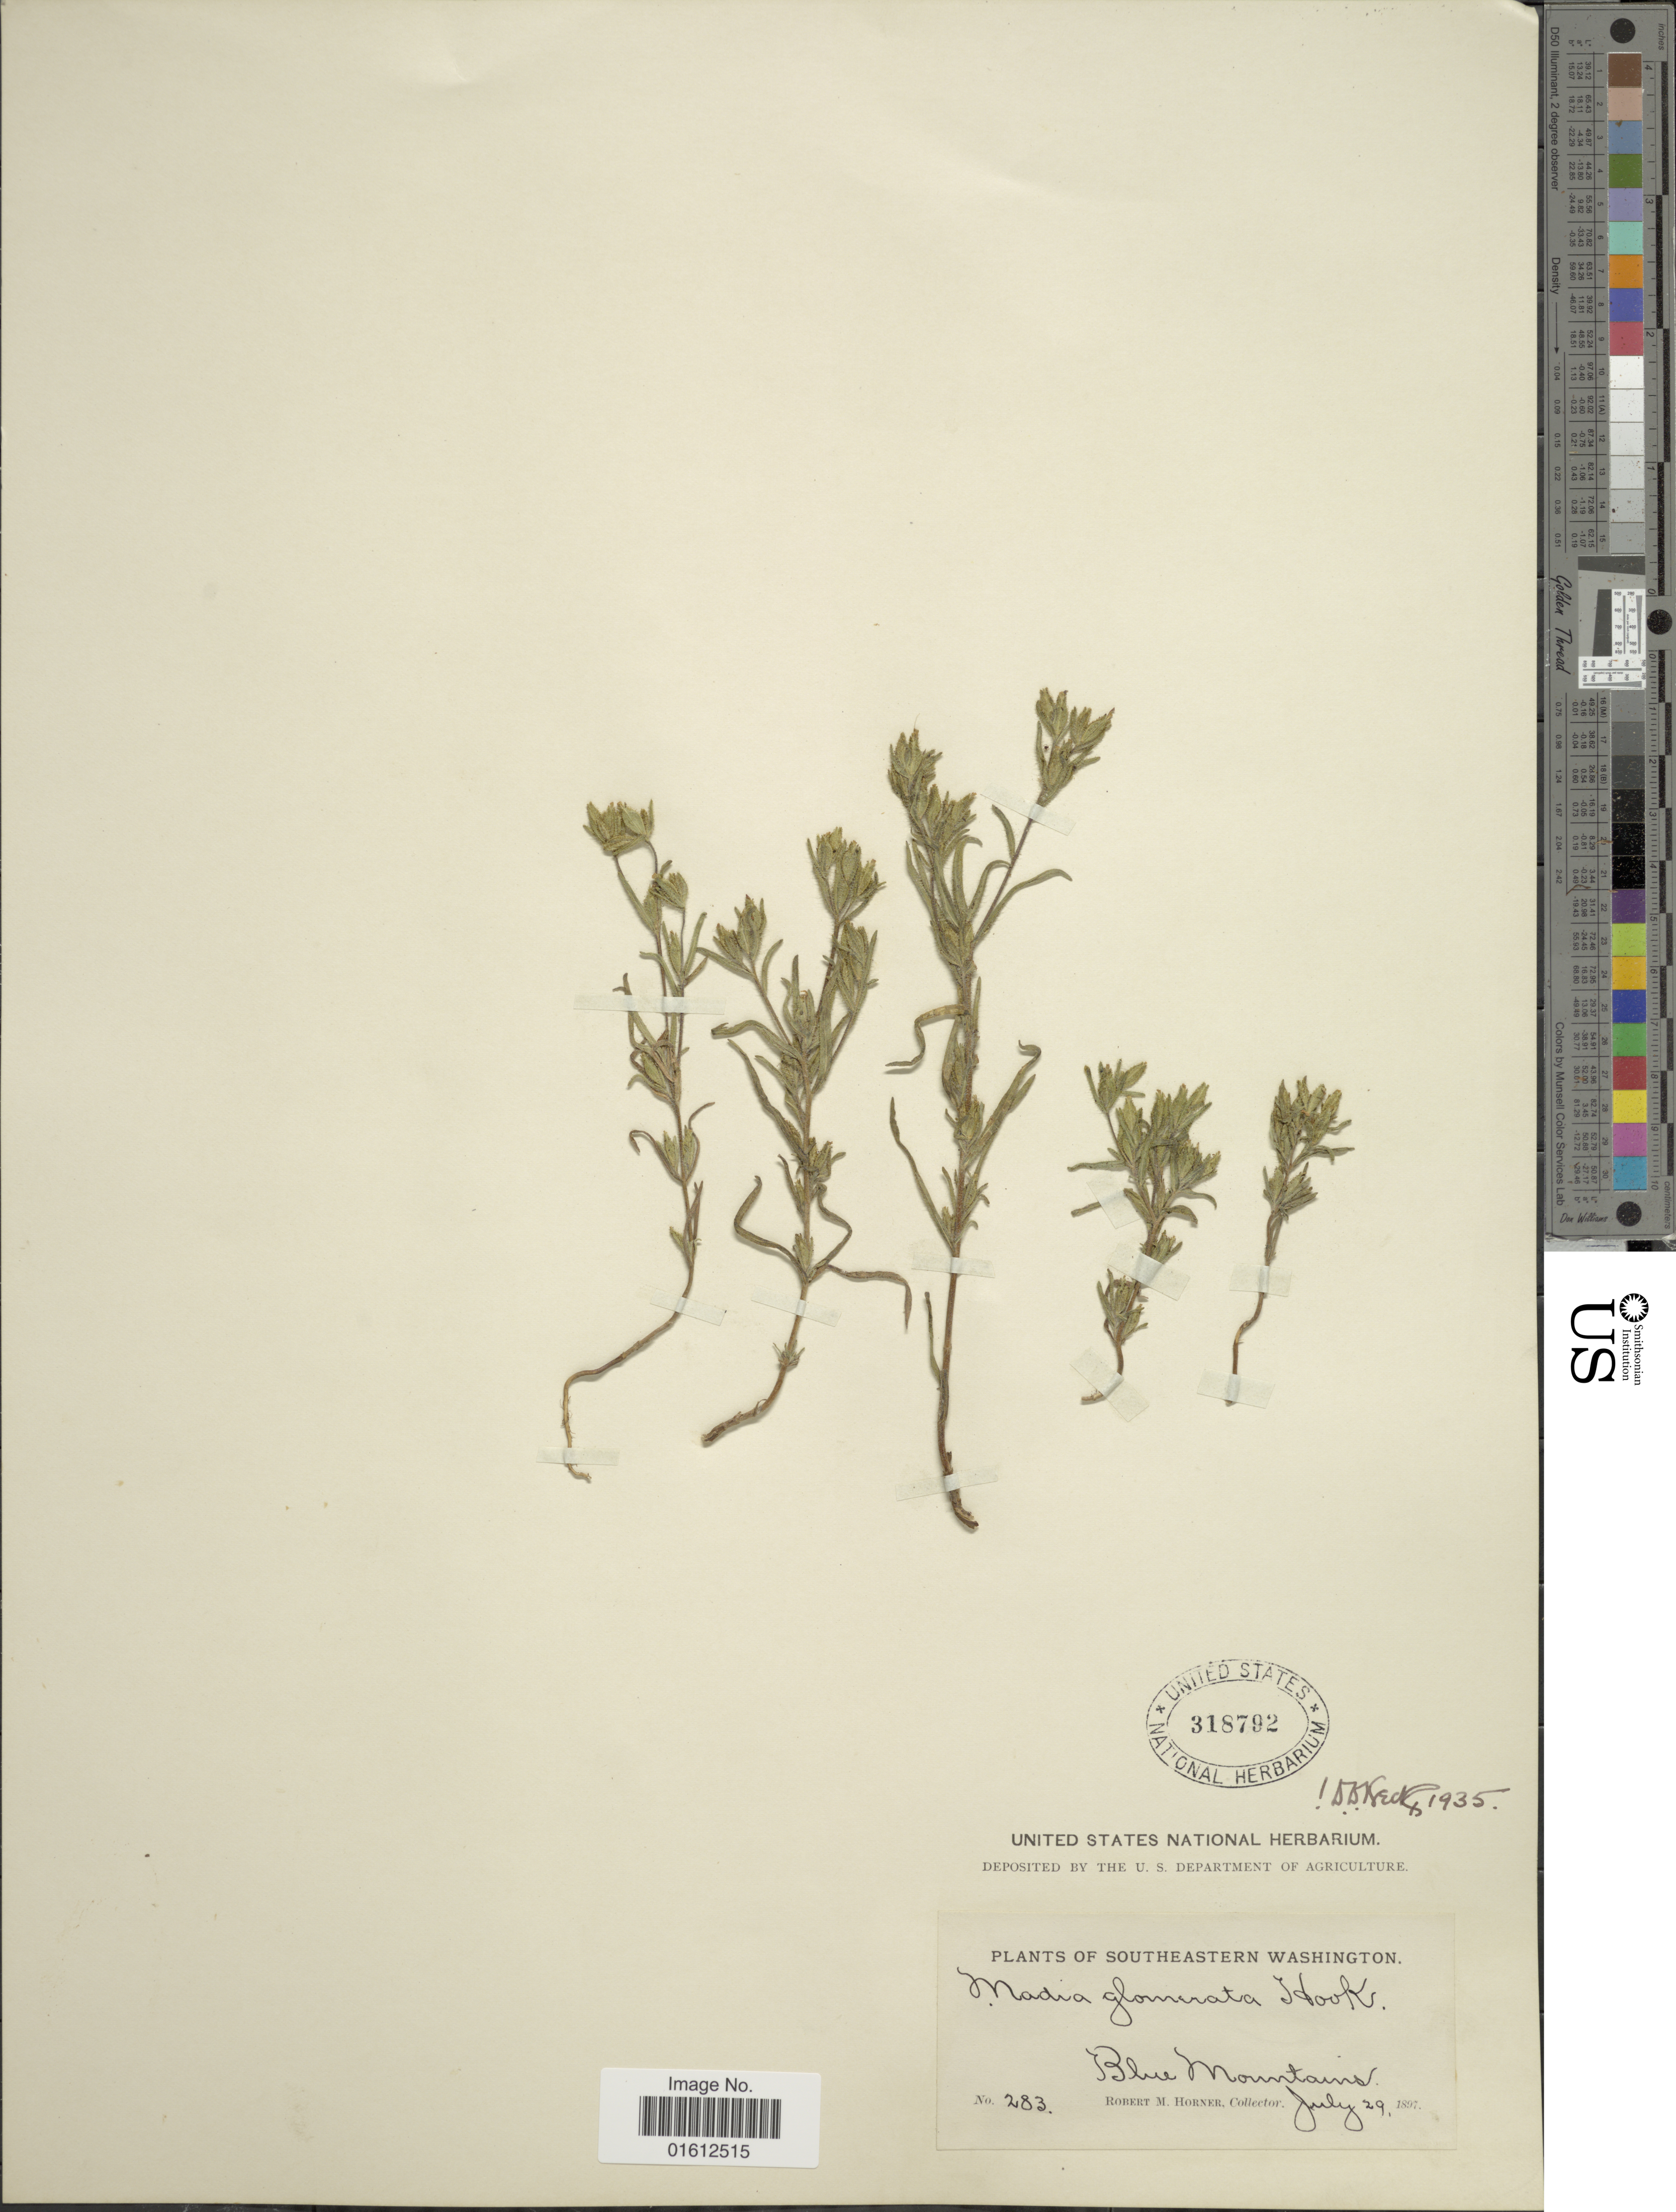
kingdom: Plantae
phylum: Tracheophyta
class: Magnoliopsida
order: Asterales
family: Asteraceae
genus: Madia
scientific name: Madia glomerata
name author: Hook.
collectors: R. Horner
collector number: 283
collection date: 1897-07-29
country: United States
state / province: Washington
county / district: Clallam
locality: Southeastern Washington. Blue Mountains.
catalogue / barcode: US 318792